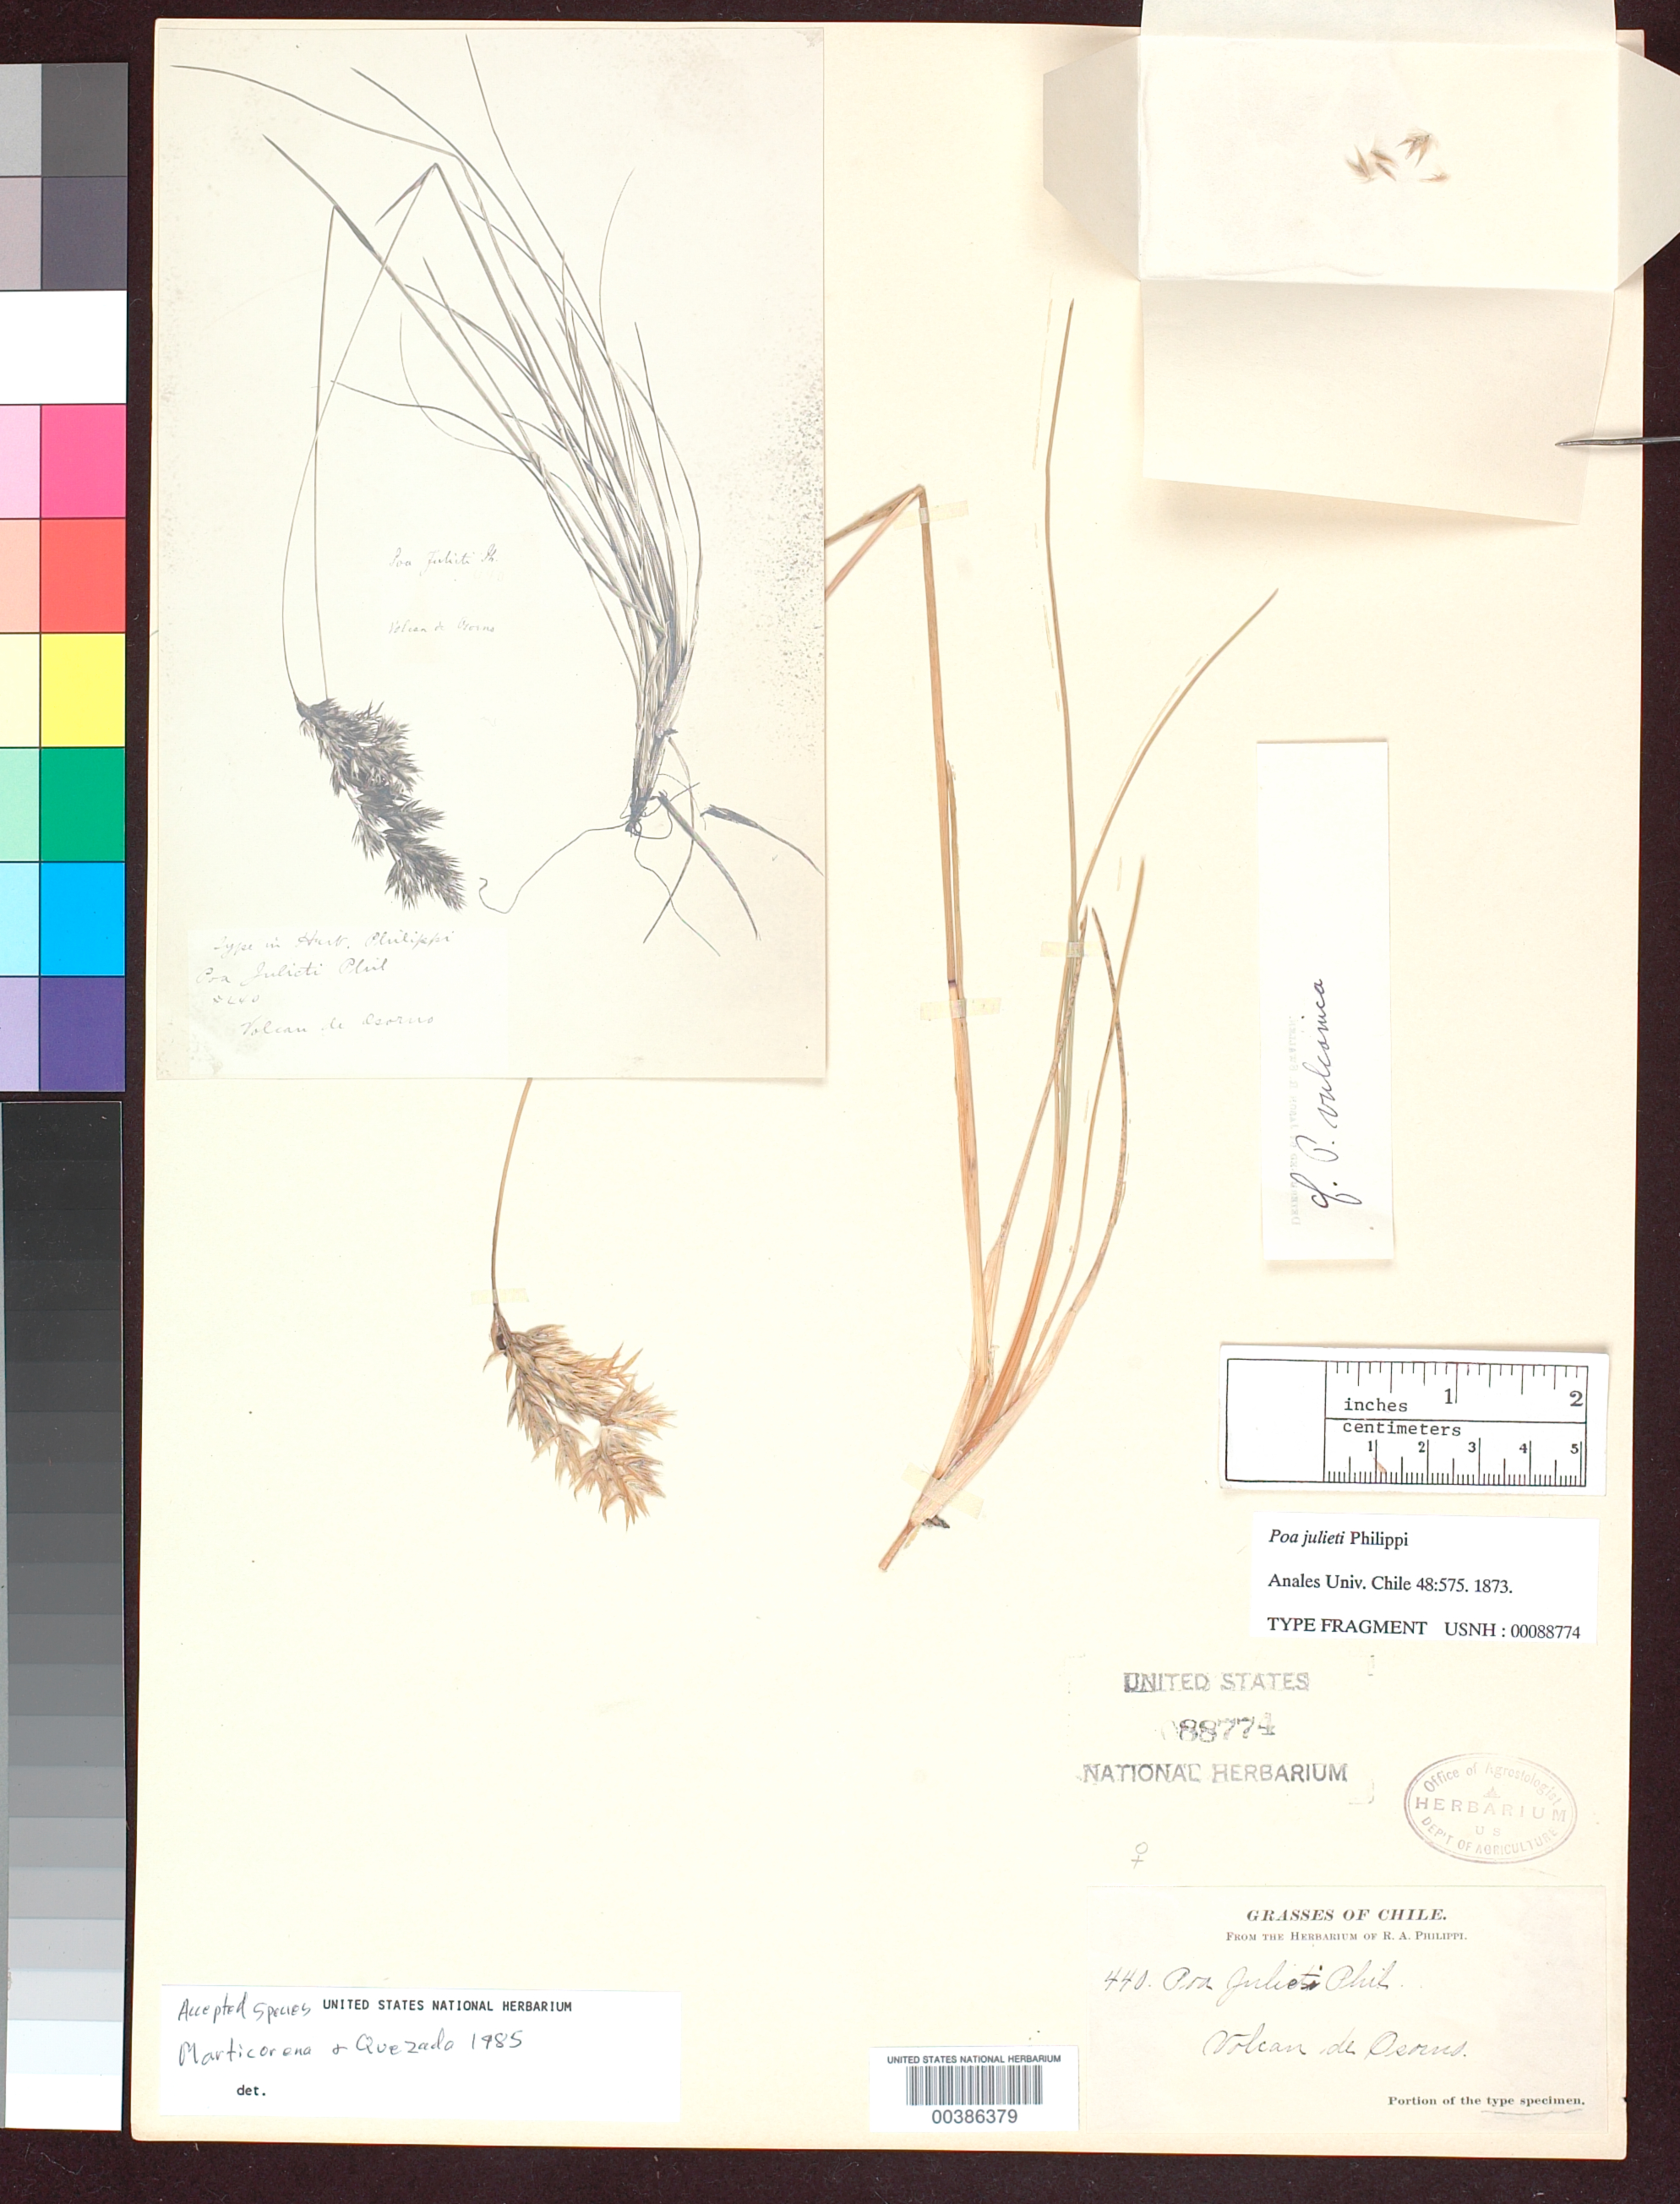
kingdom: Plantae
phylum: Tracheophyta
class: Liliopsida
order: Poales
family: Poaceae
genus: Poa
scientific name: Poa julietii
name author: Phil.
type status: Type Fragment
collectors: C. Juliet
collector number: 440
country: Chile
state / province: Los Lagos (X)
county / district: Llanquihue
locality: Volcan de Osorno.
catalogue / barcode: US 88774